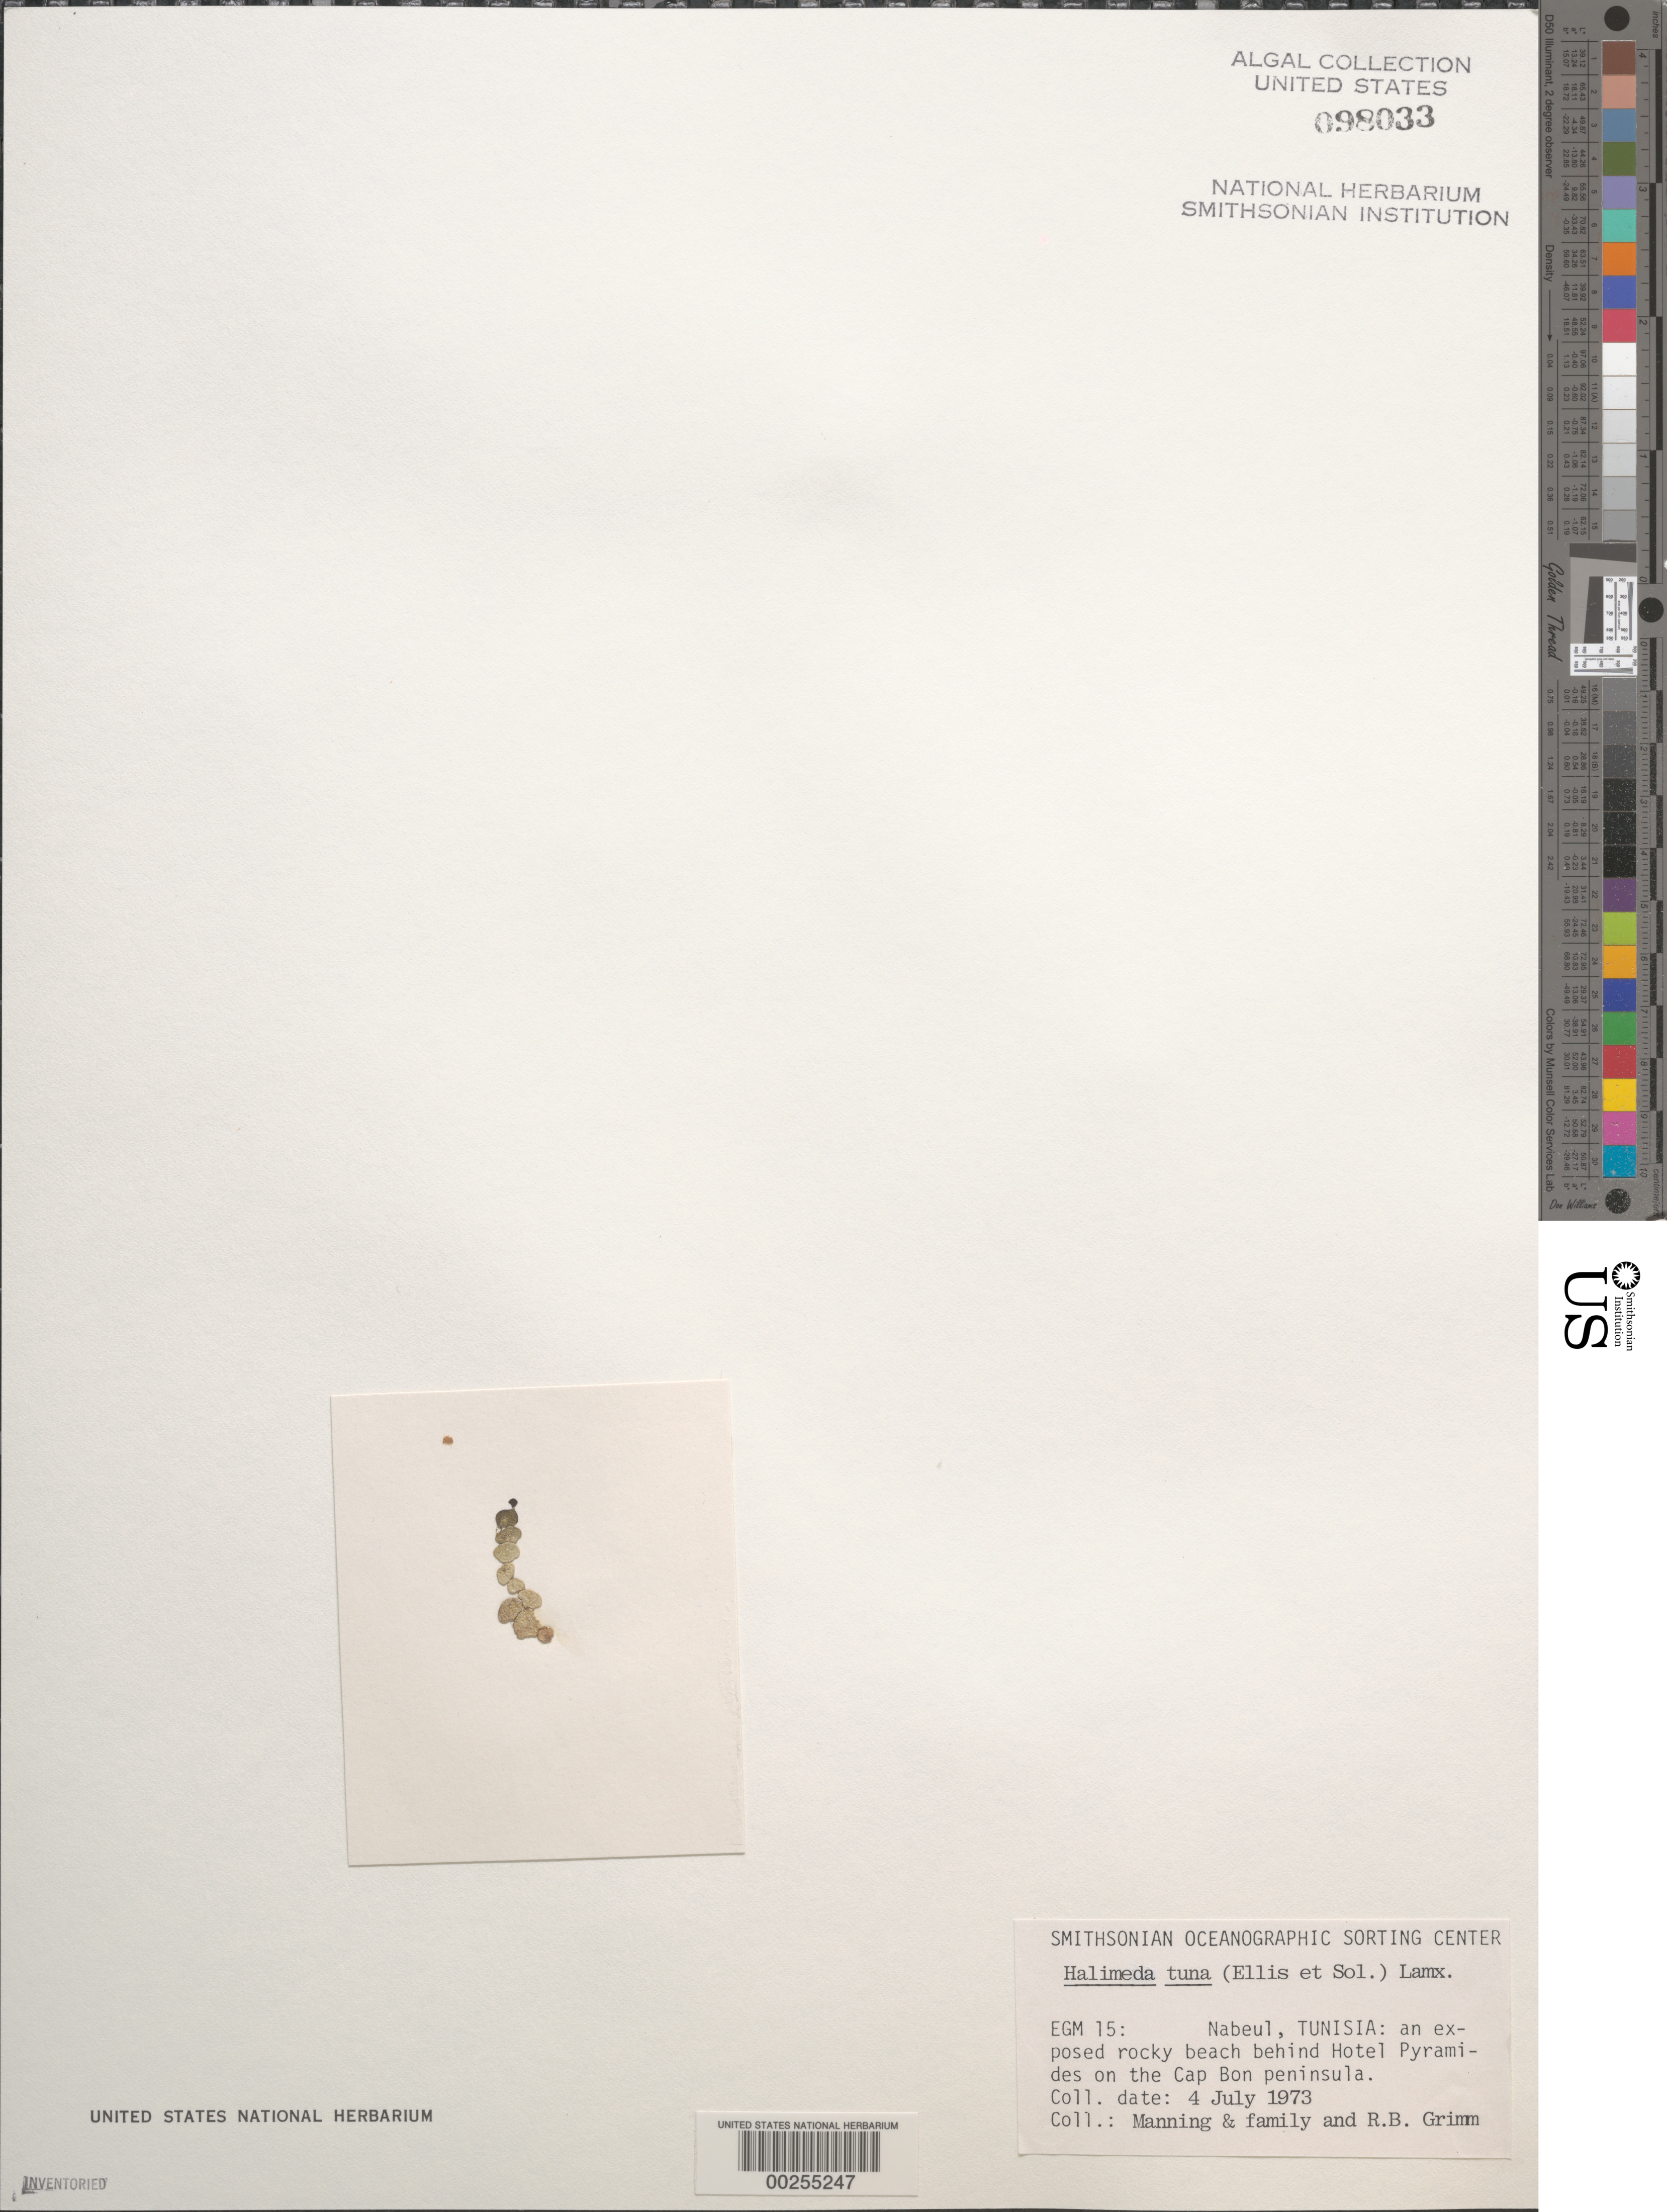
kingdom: Plantae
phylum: Chlorophyta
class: Ulvophyceae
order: Bryopsidales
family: Halimedaceae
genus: Halimeda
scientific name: Halimeda tuna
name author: (J. Ellis & Sol.) J.V.Lamouroux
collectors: R. Manning, Manning Family & R. Grimm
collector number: EGM 15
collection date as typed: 04 Jul 1973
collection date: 1973-07-04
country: Tunisia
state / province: Nabeul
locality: Nabeul, behind hotel pyramid, cap bon peninsula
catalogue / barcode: US 98033